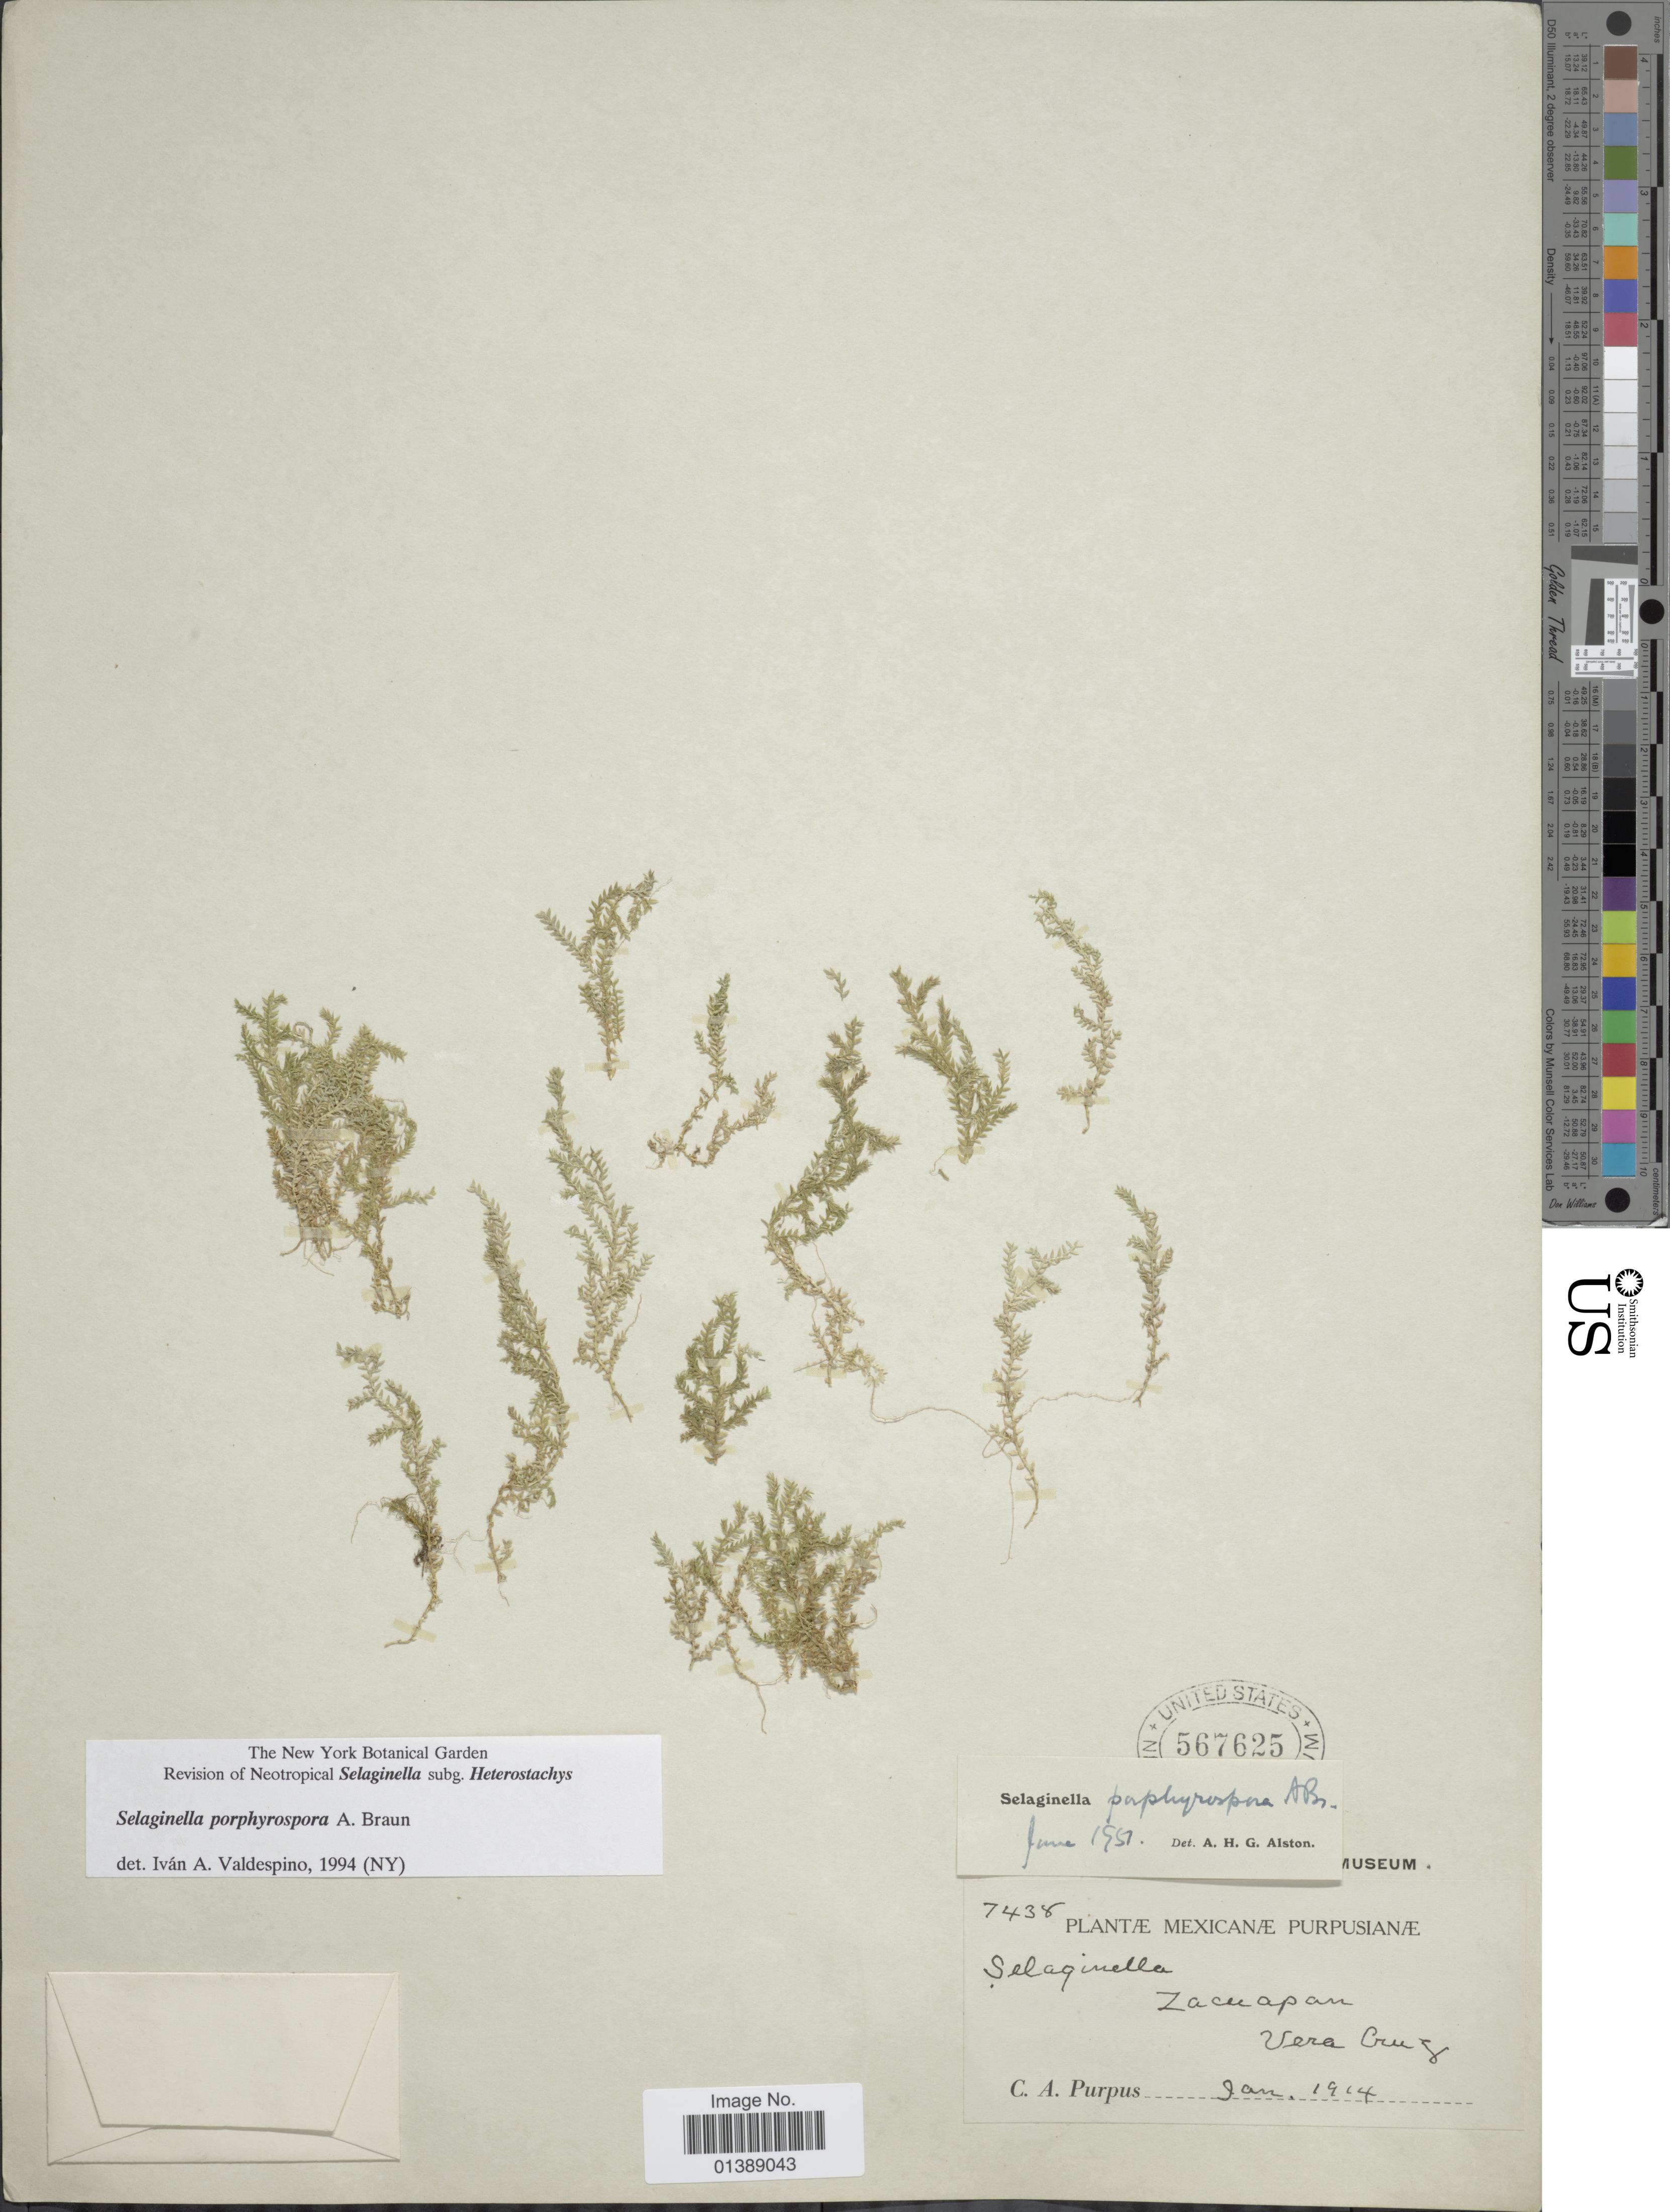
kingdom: Plantae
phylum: Tracheophyta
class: Lycopodiopsida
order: Selaginellales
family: Selaginellaceae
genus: Selaginella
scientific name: Selaginella porphyrospora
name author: A. Braun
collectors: C. A. Purpus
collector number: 7438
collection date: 1914-01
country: Mexico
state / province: Veracruz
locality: Zacuapan, Vera Cruz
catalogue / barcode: US 567625